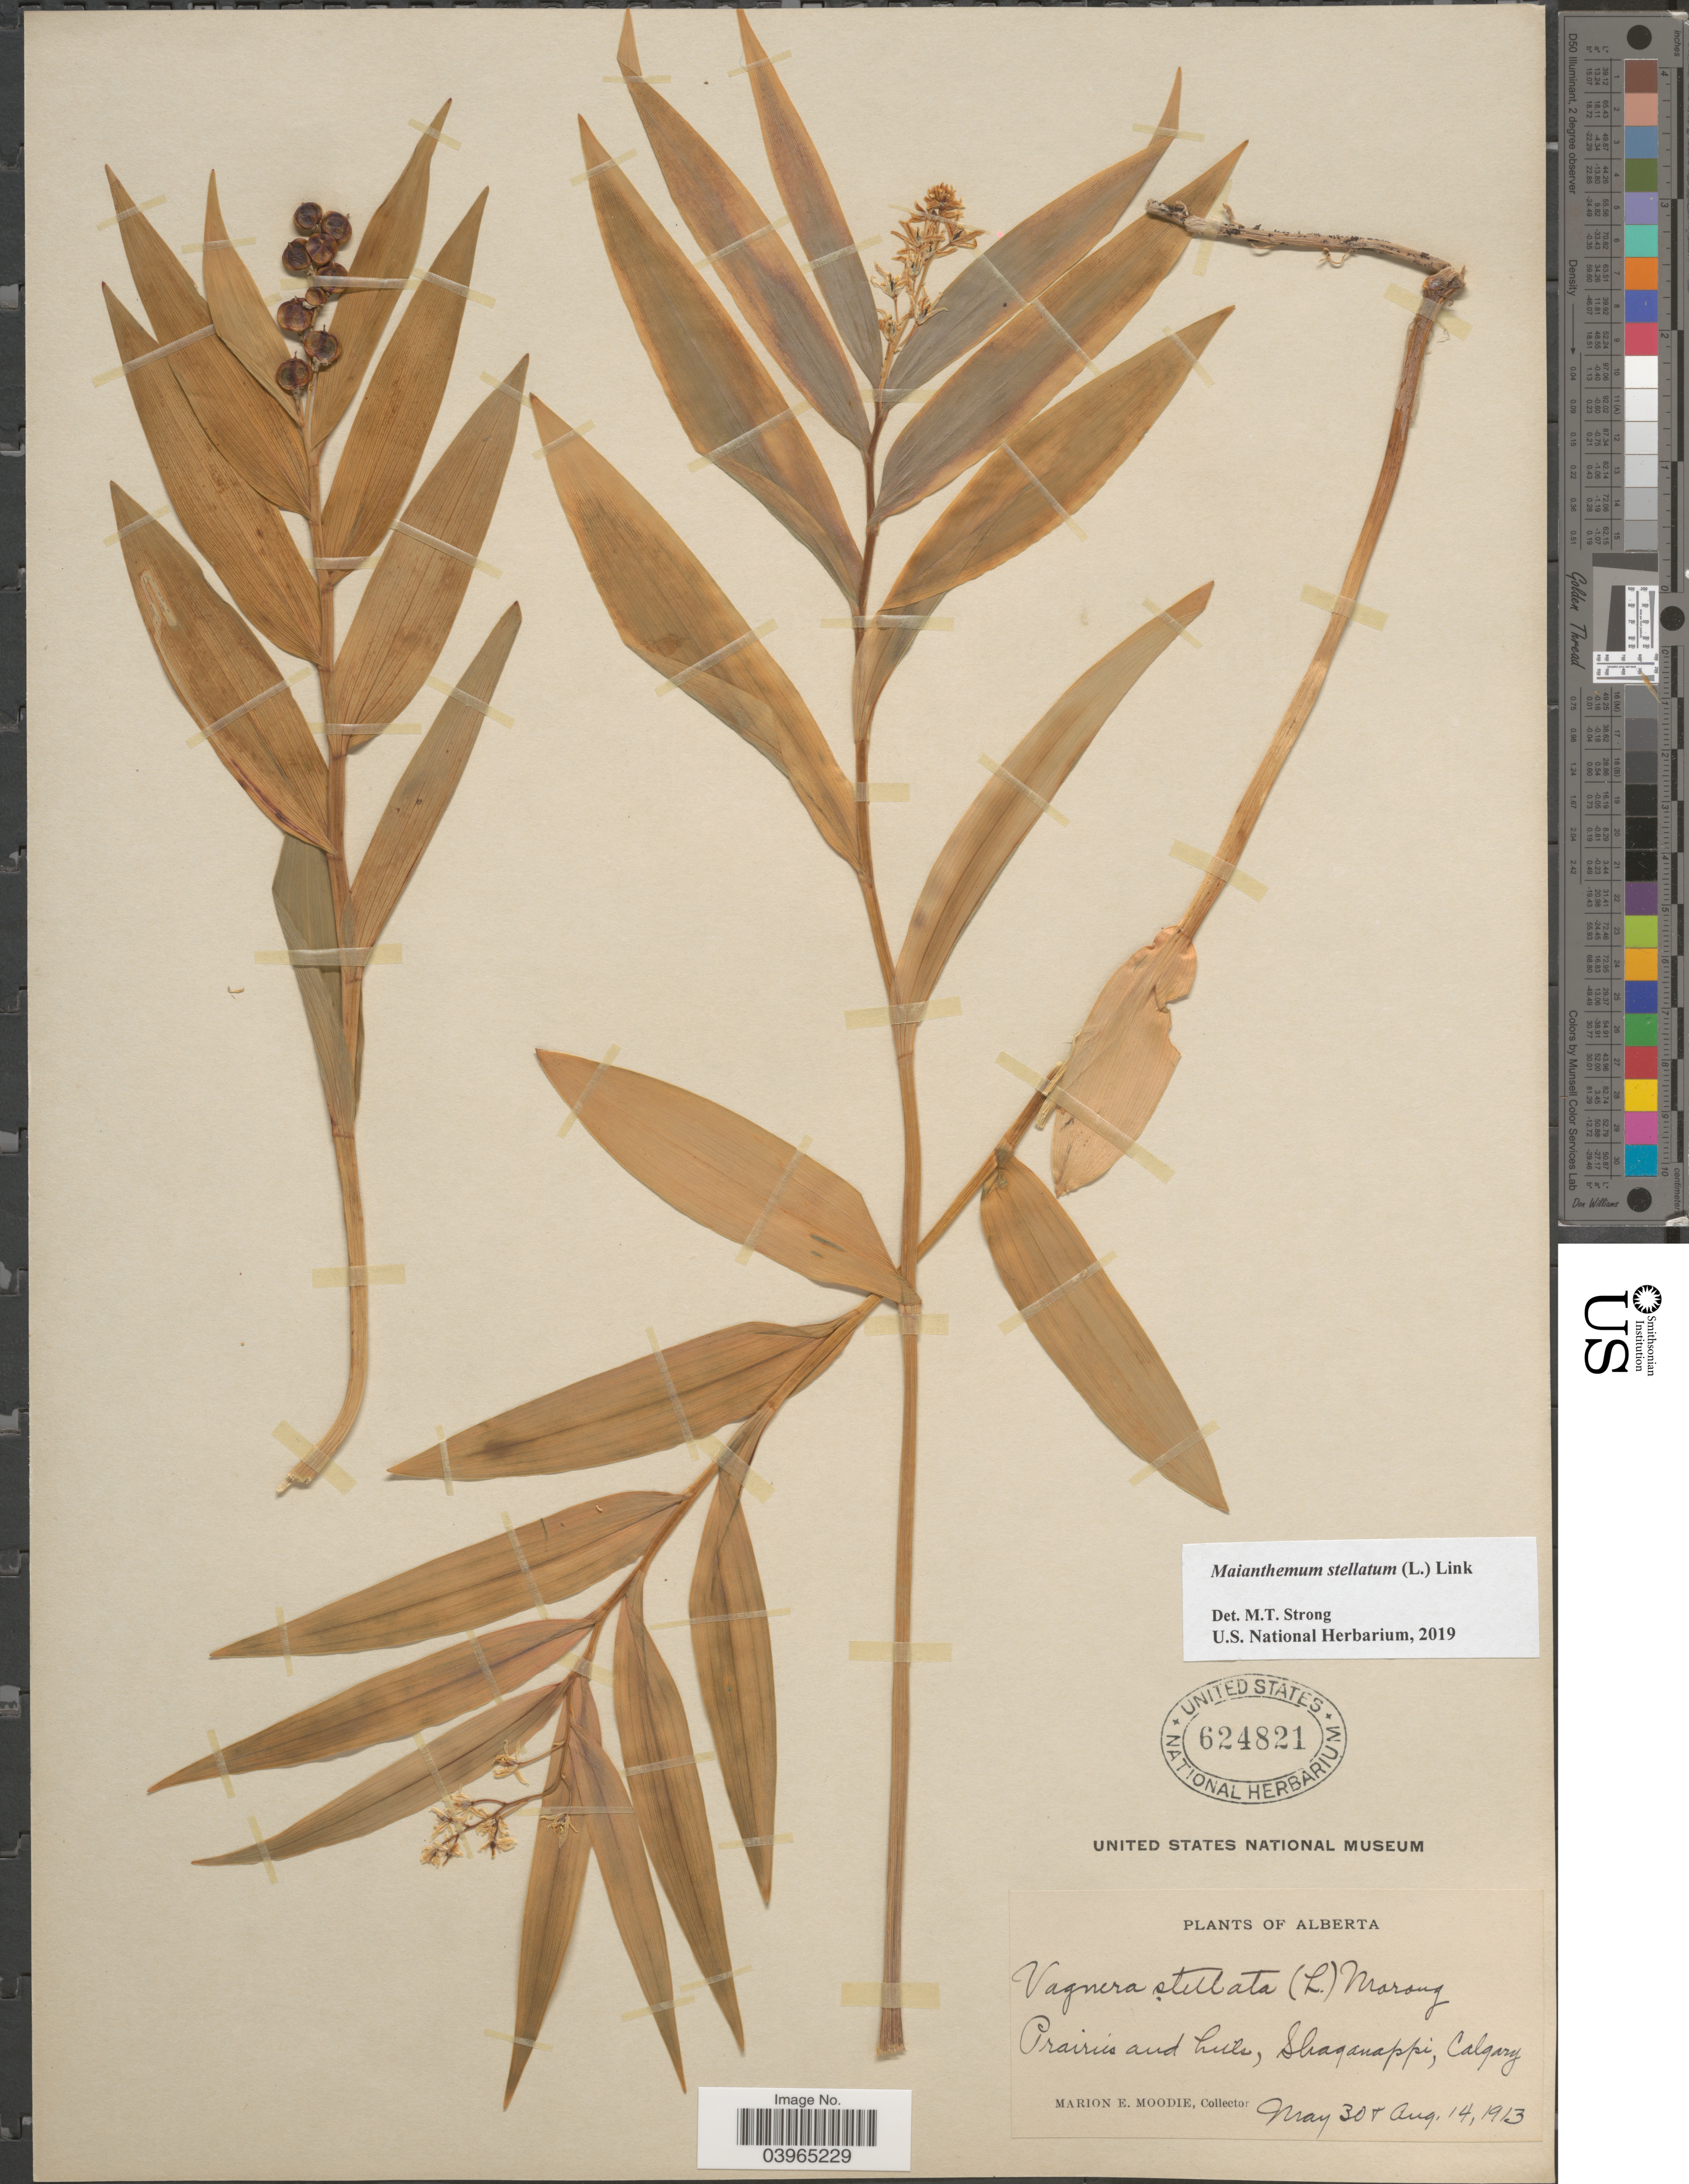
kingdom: Plantae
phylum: Tracheophyta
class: Liliopsida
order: Asparagales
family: Asparagaceae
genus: Maianthemum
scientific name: Maianthemum stellatum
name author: (L.) Link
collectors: M. E. Moodie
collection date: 1913-05-30/1913-08-14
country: Canada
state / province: Alberta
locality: Prairies and hills, Shaganappi, Calgary.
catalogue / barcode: US 624821